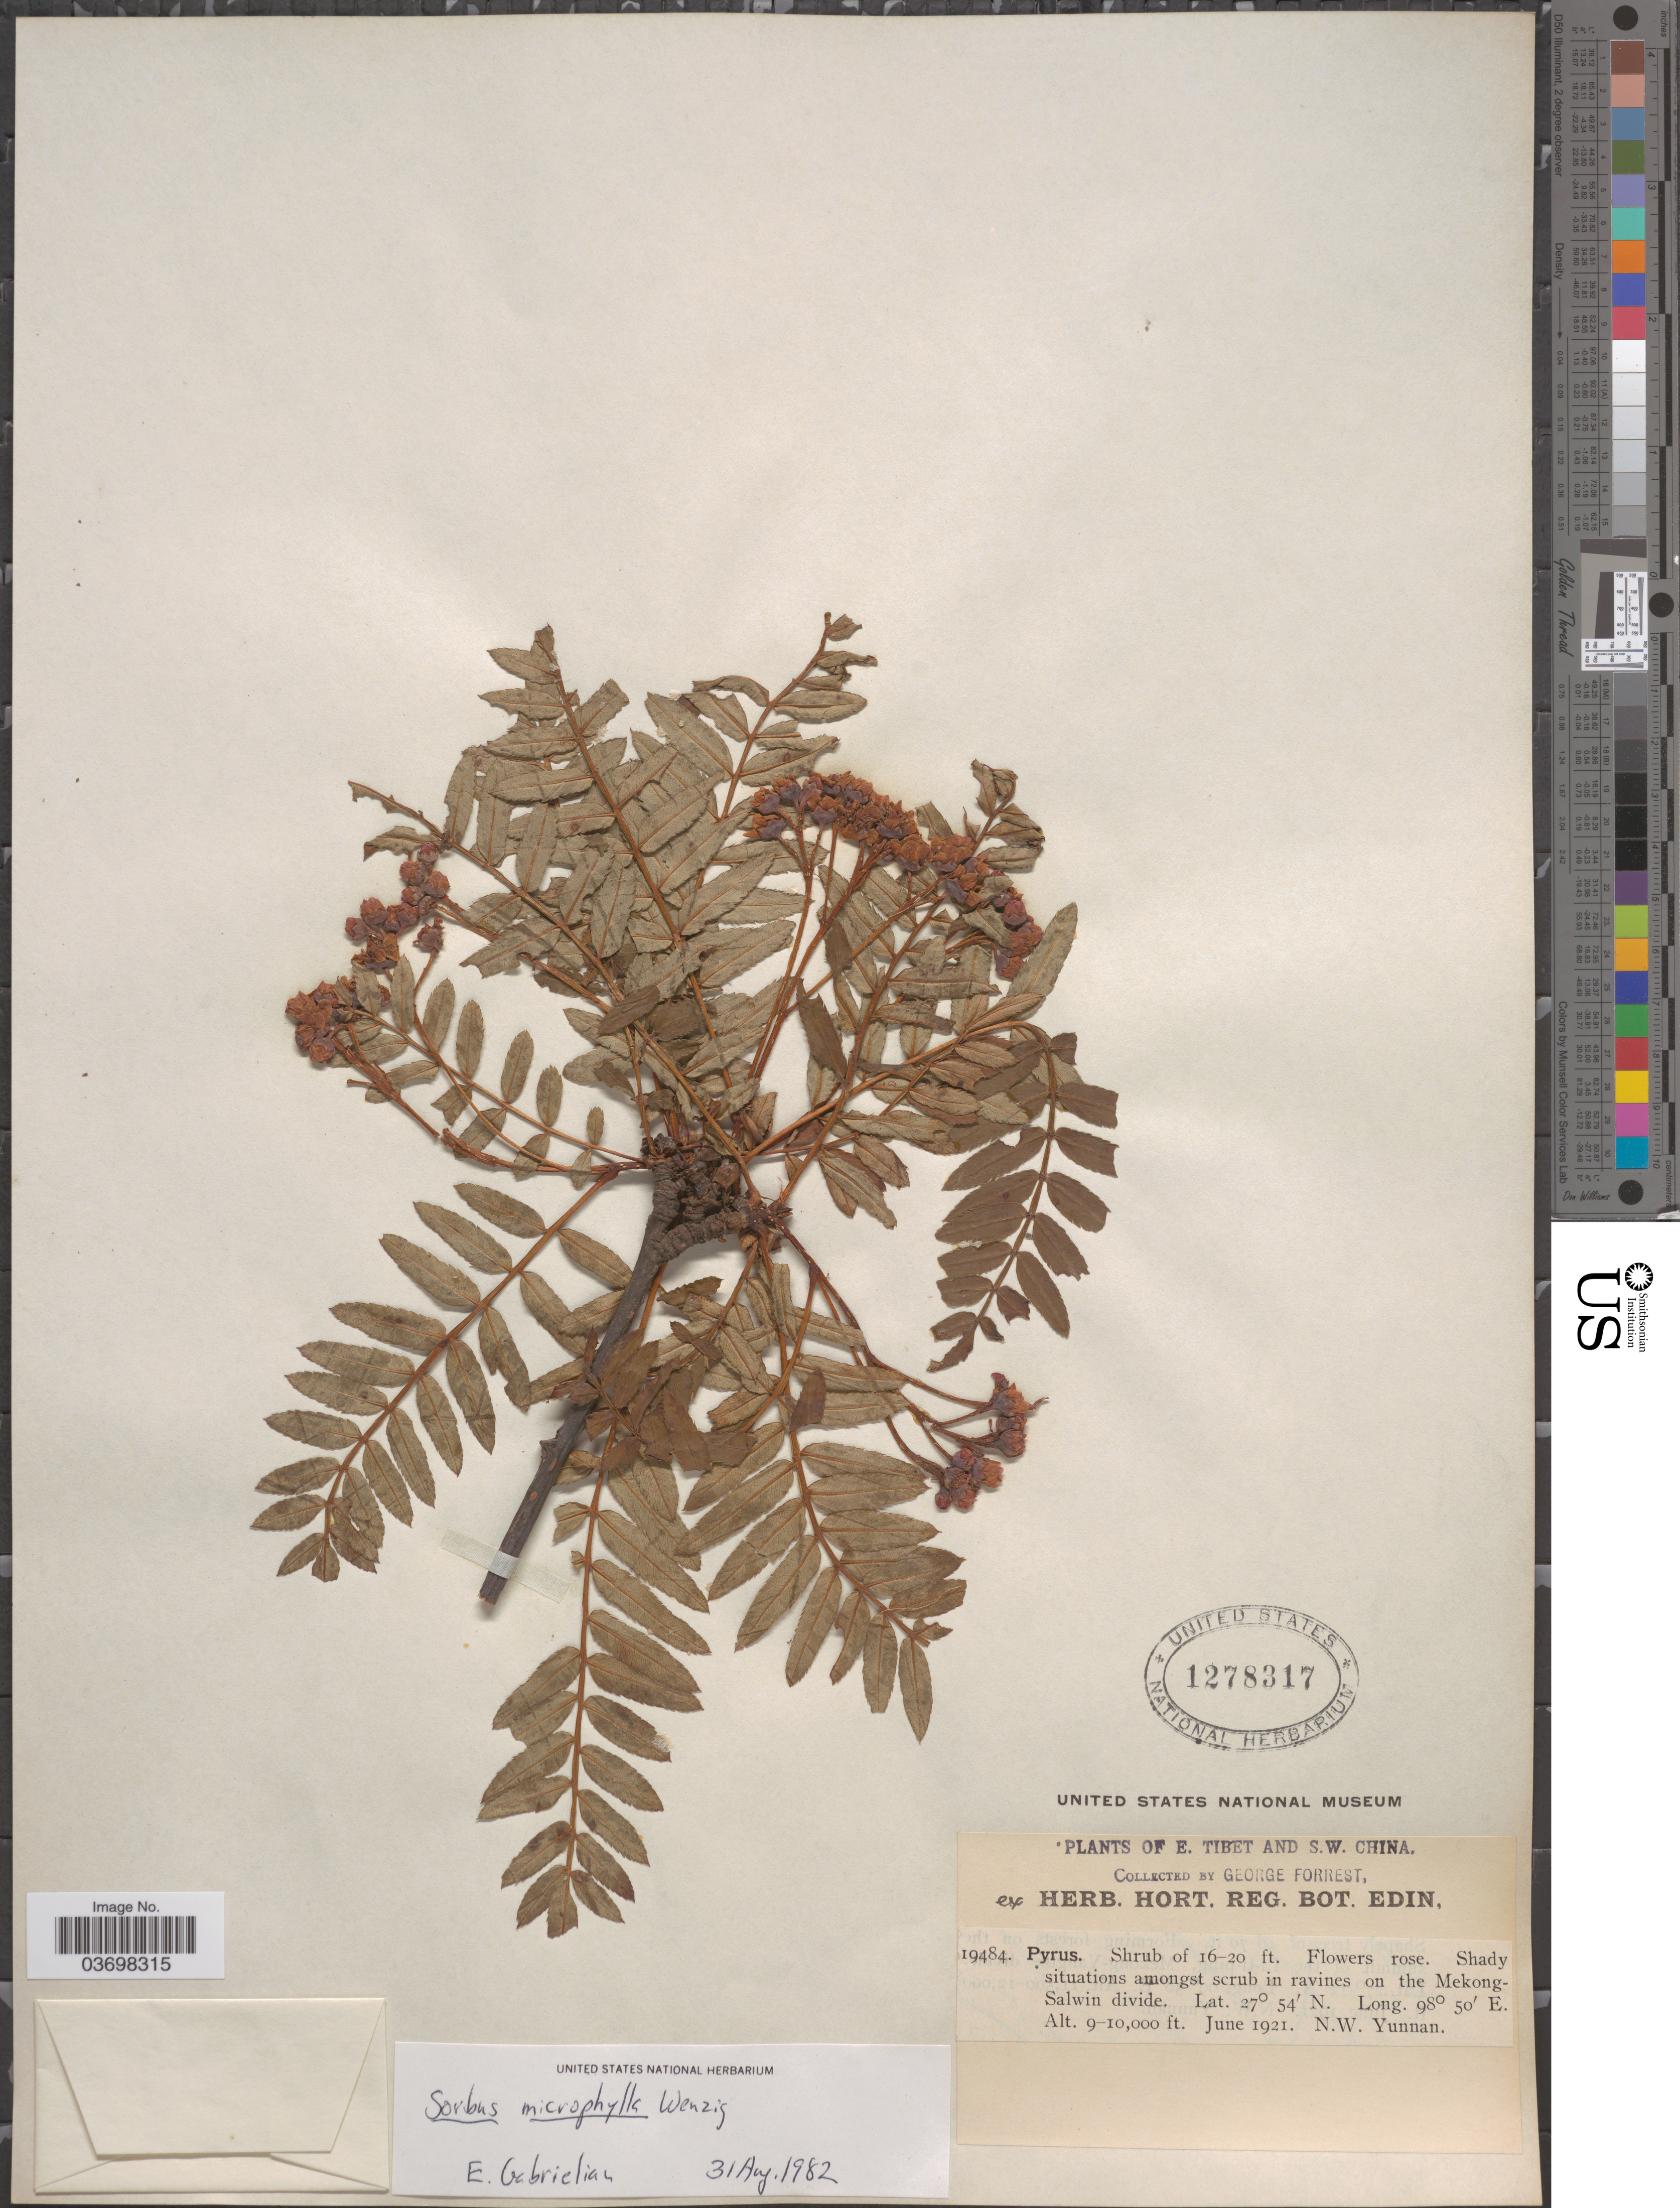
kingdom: Plantae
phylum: Tracheophyta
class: Magnoliopsida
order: Rosales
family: Rosaceae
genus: Sorbus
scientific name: Sorbus microphylla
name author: (Wall. ex Hook. f.) Wenz.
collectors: G. Forrest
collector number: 19484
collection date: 1921-06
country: China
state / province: Yunnan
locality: S.W. China. In ravines on the Mekong-Salwin divide. N.W. Yunnan.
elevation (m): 2743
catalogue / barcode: US 1278317